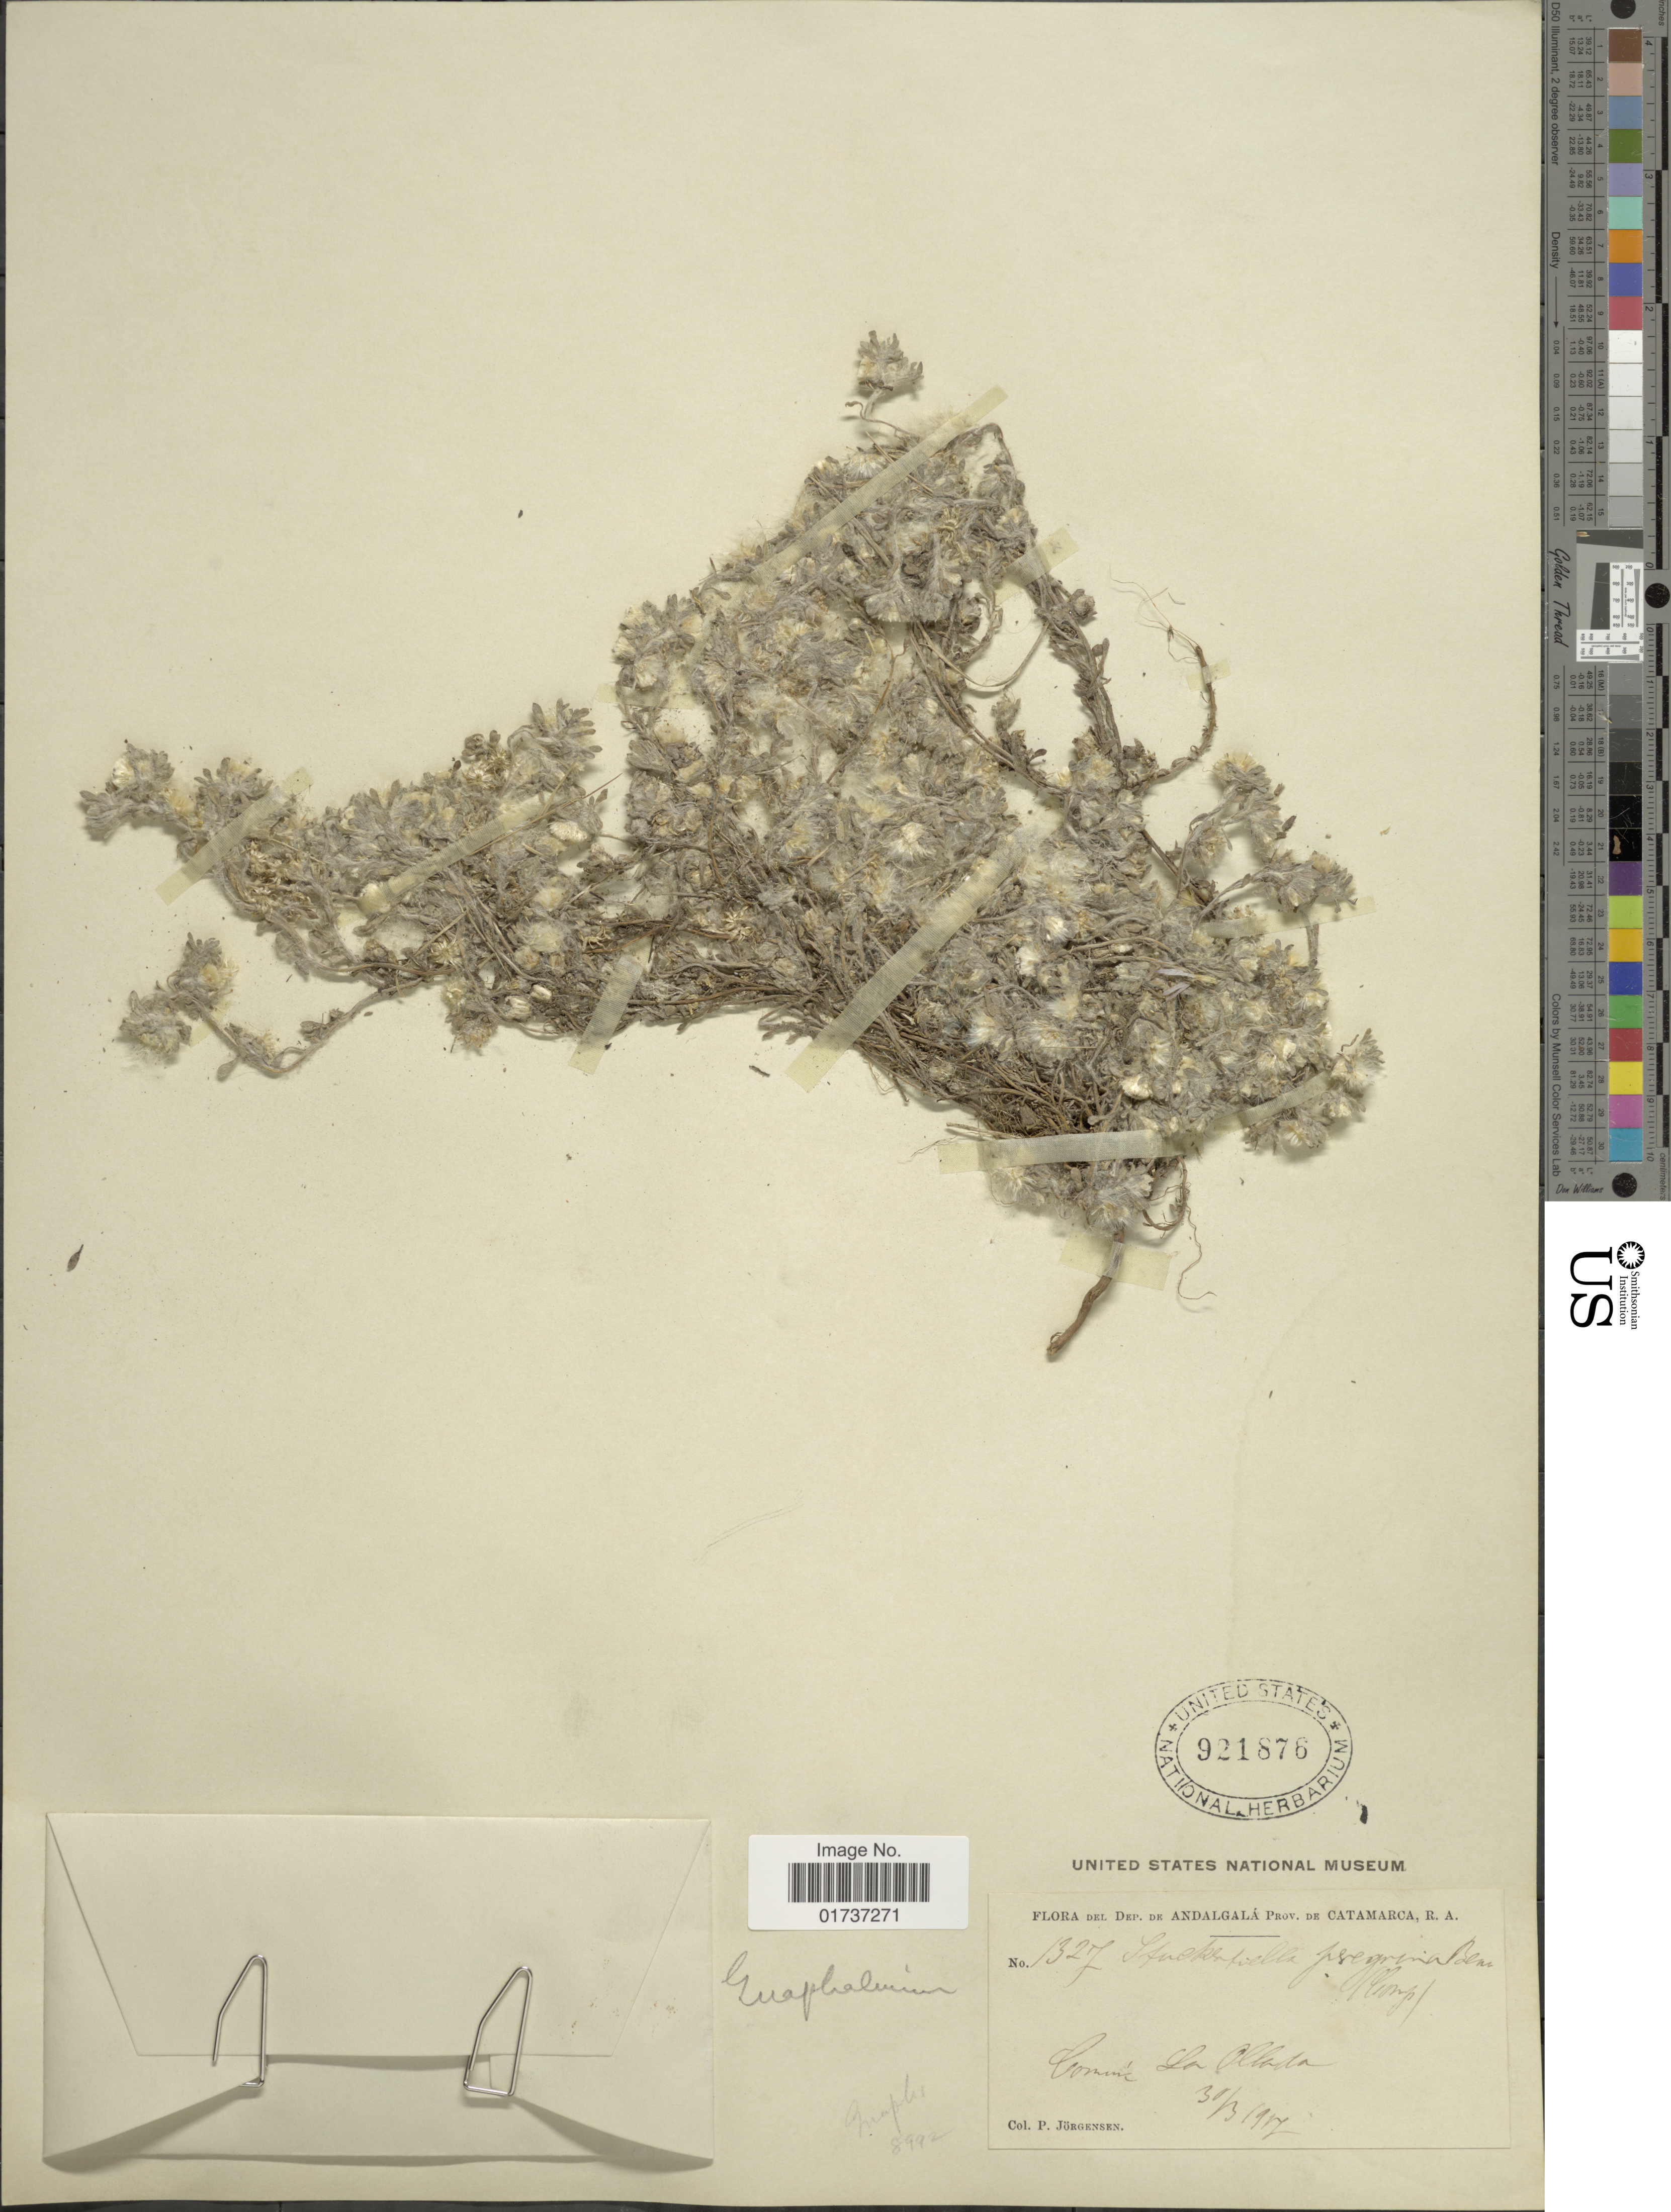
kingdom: Plantae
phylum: Tracheophyta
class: Magnoliopsida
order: Asterales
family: Asteraceae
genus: Gnaphalium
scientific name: Gnaphalium sp.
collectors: P. Jörgensen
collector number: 1327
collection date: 1917-03-30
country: Argentina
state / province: Catamarca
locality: Dep de Andalgalá, Cominé La Olbada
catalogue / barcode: US 921876